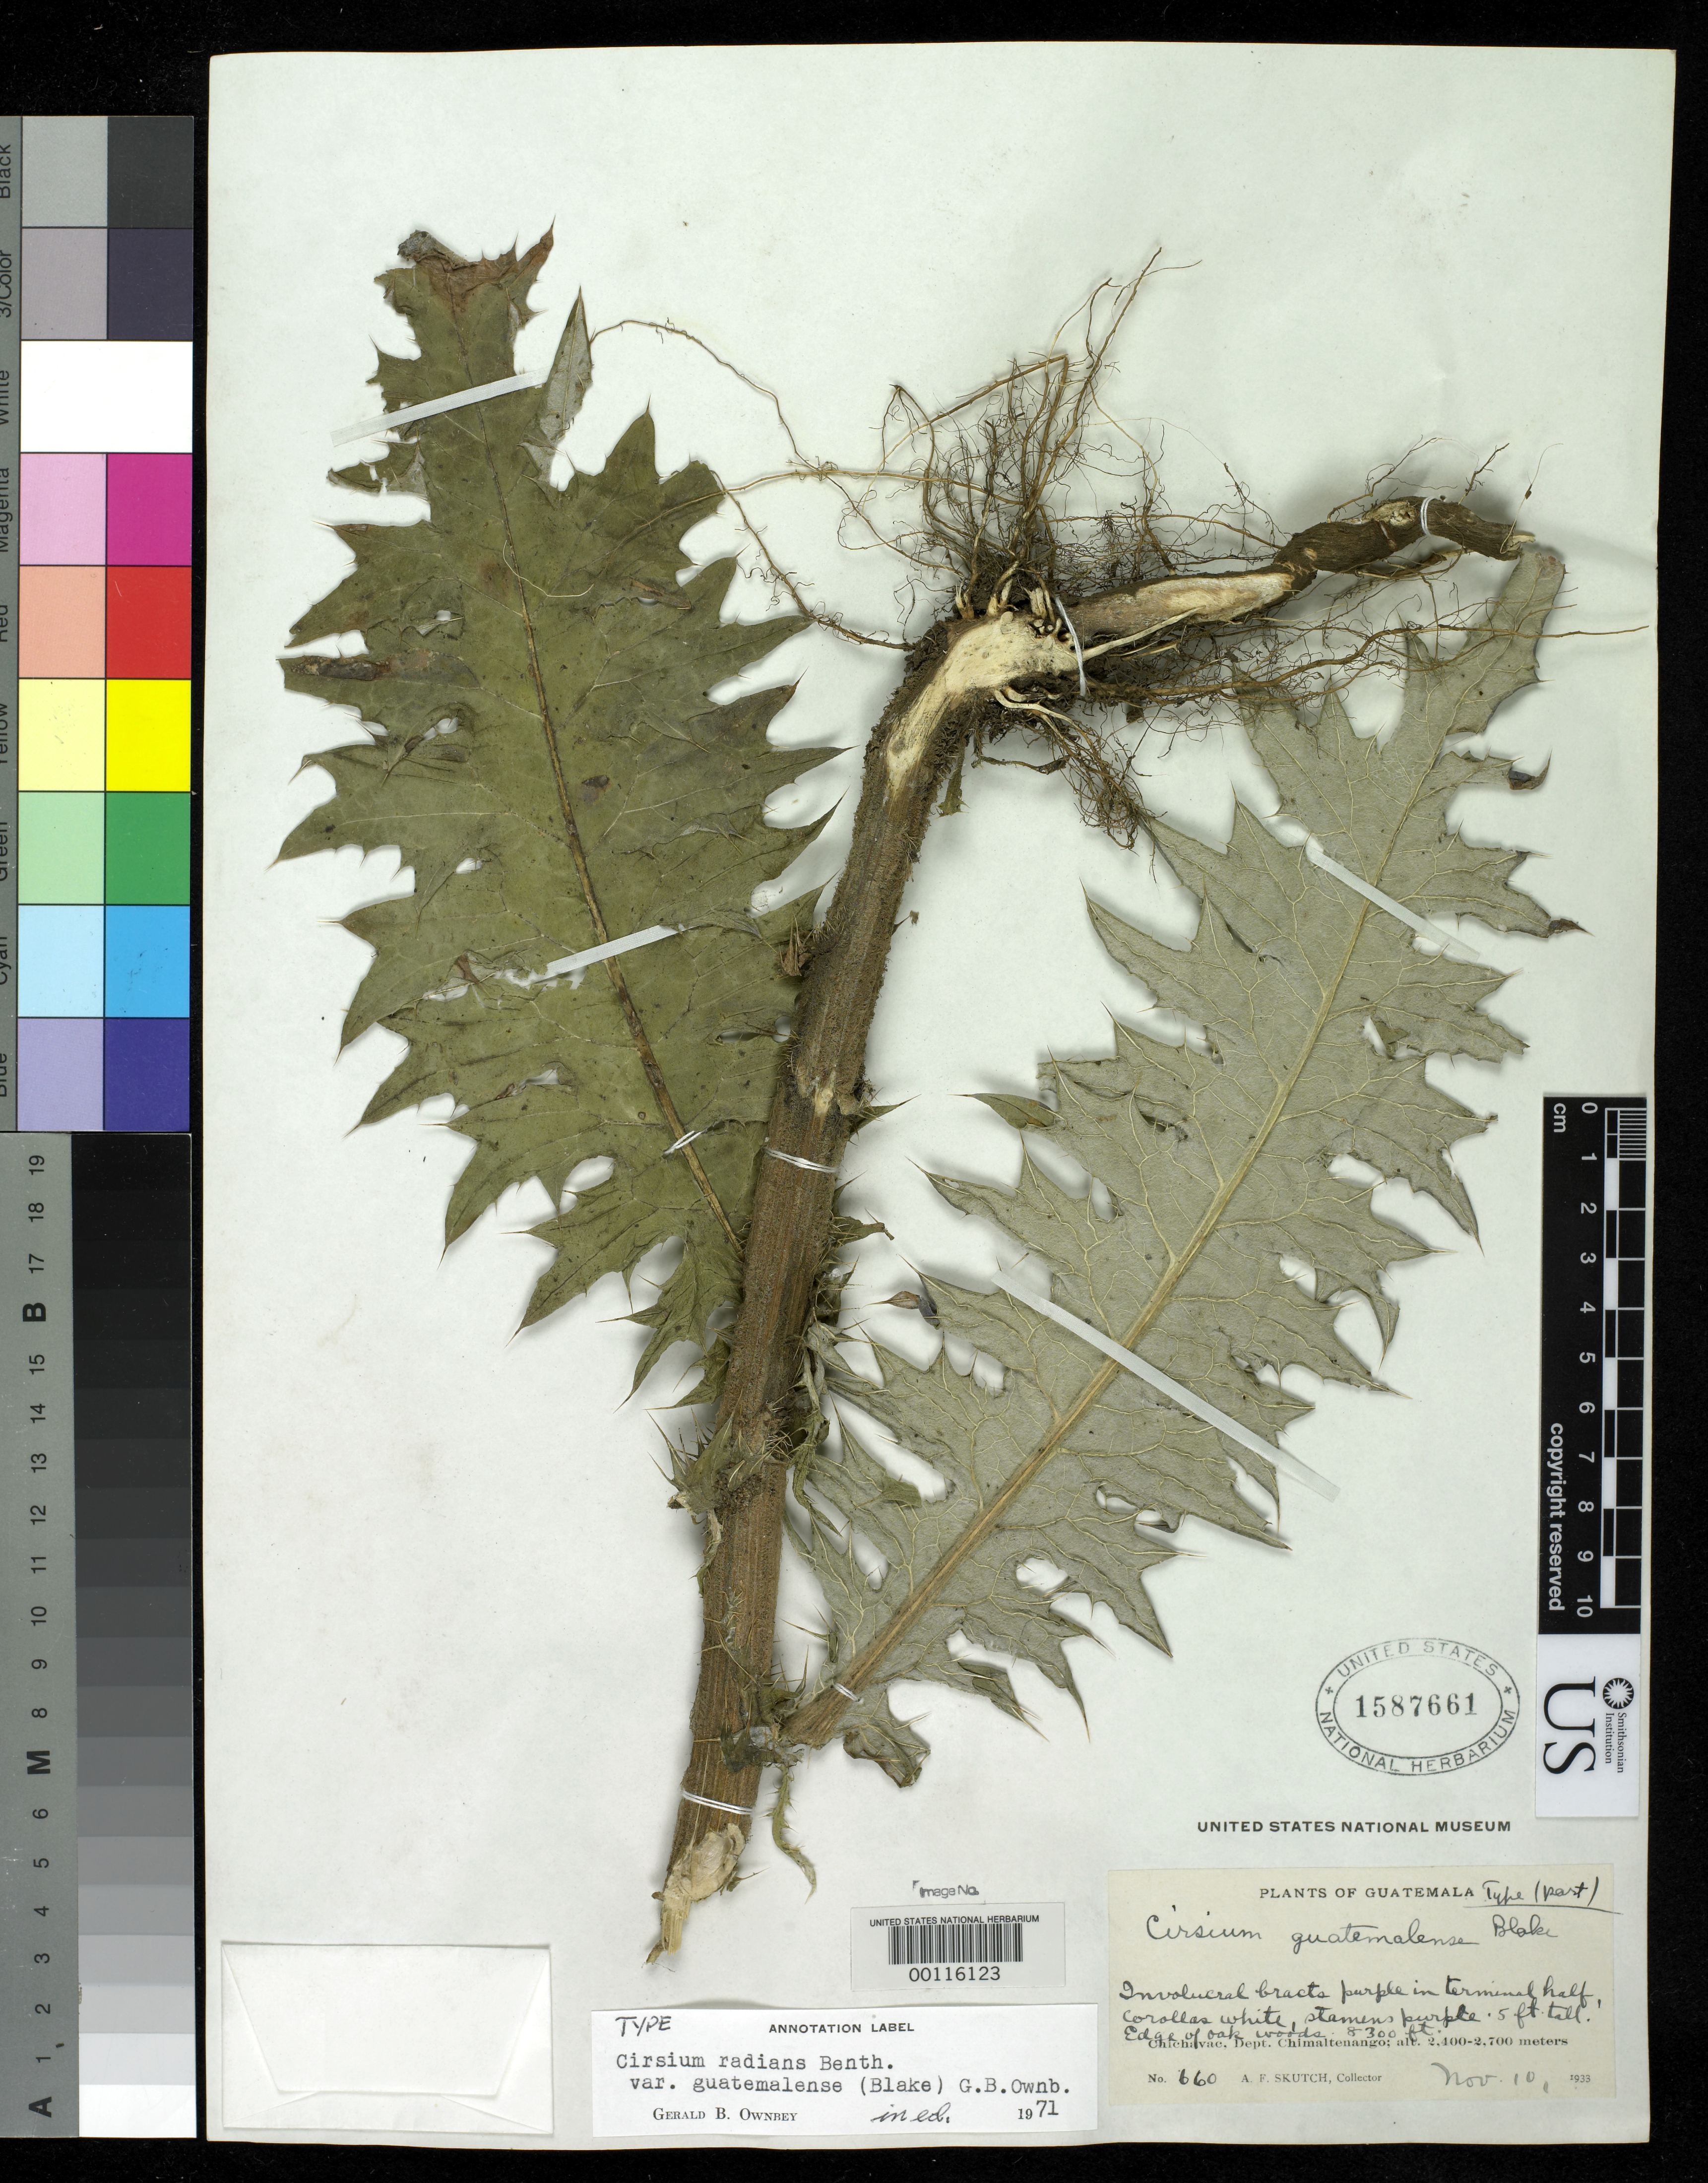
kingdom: Plantae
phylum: Tracheophyta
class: Magnoliopsida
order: Asterales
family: Asteraceae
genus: Cirsium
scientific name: Cirsium guatemalense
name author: S.F. Blake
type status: Holotype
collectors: A. F. Skutch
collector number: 660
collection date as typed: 10 Nov 1933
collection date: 1933-11-10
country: Guatemala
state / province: Chimaltenango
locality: Chichavac.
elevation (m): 2530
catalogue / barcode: US 1587661